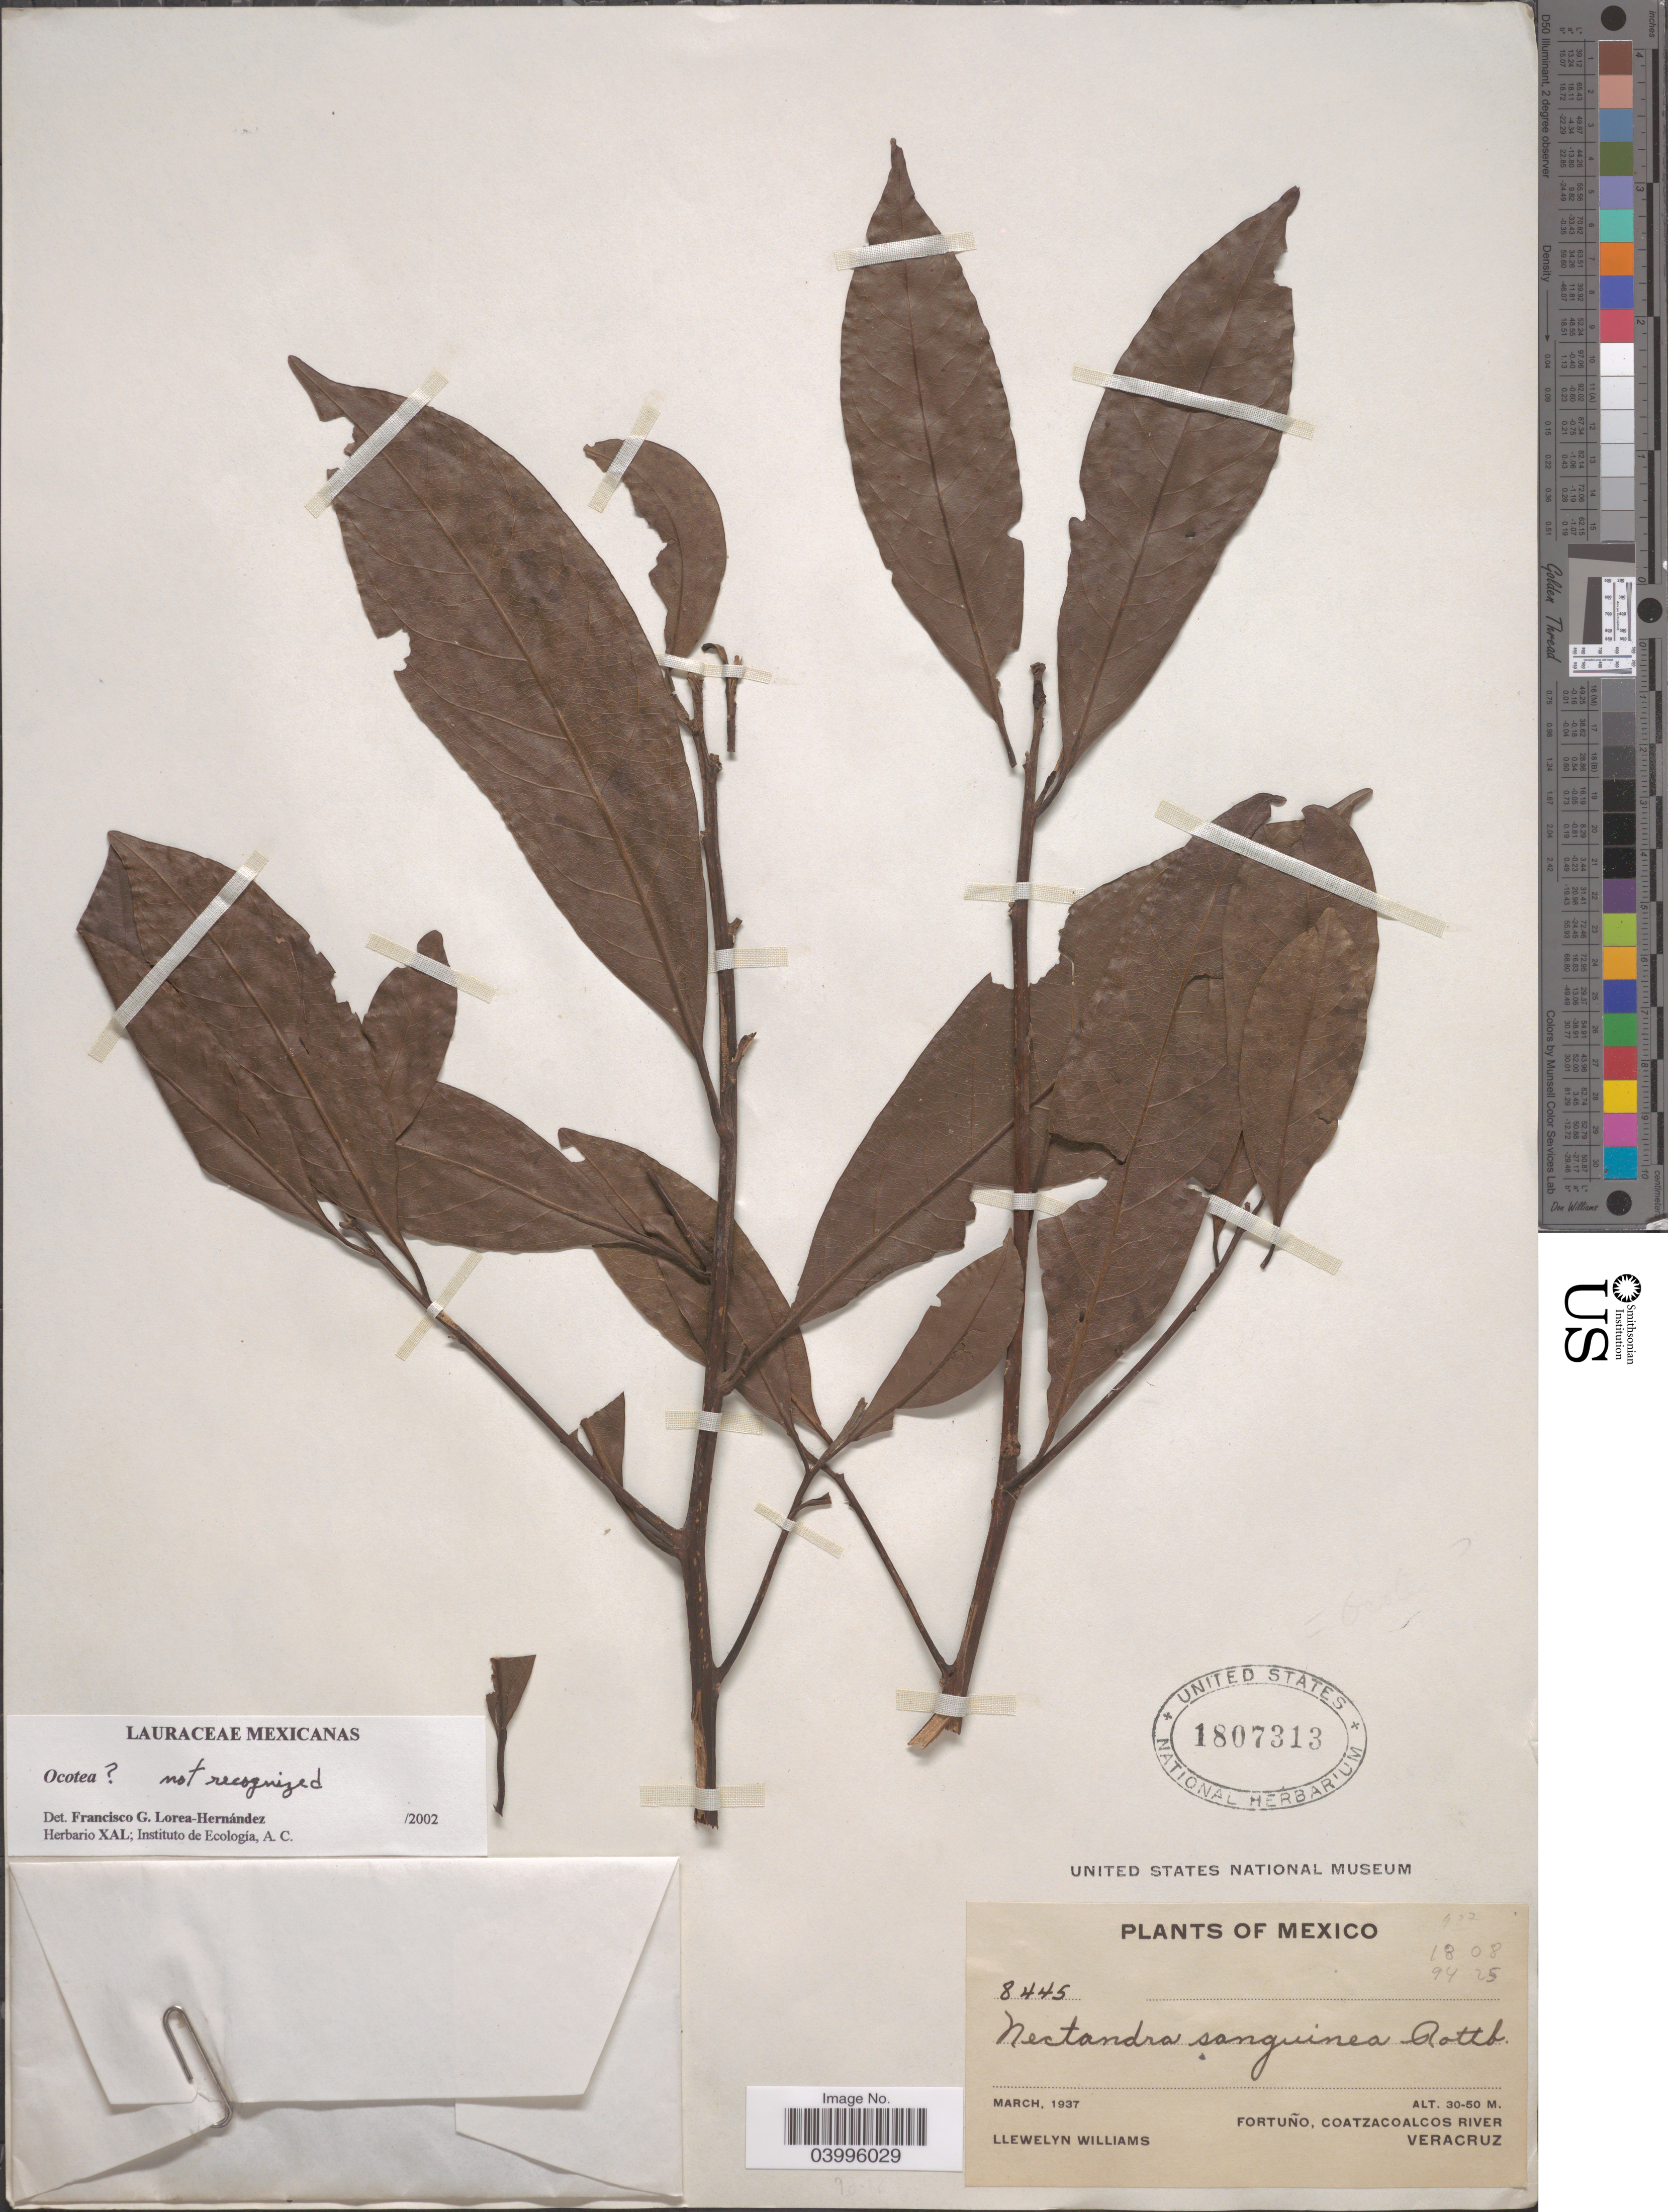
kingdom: Plantae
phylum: Tracheophyta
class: Magnoliopsida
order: Laurales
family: Lauraceae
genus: Ocotea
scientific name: Ocotea sp.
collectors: Ll. Williams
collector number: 8445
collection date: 1937-03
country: Mexico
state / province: Veracruz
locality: Fortuño, Coatzacoalcos River. Veracruz.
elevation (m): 30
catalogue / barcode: US 1807313